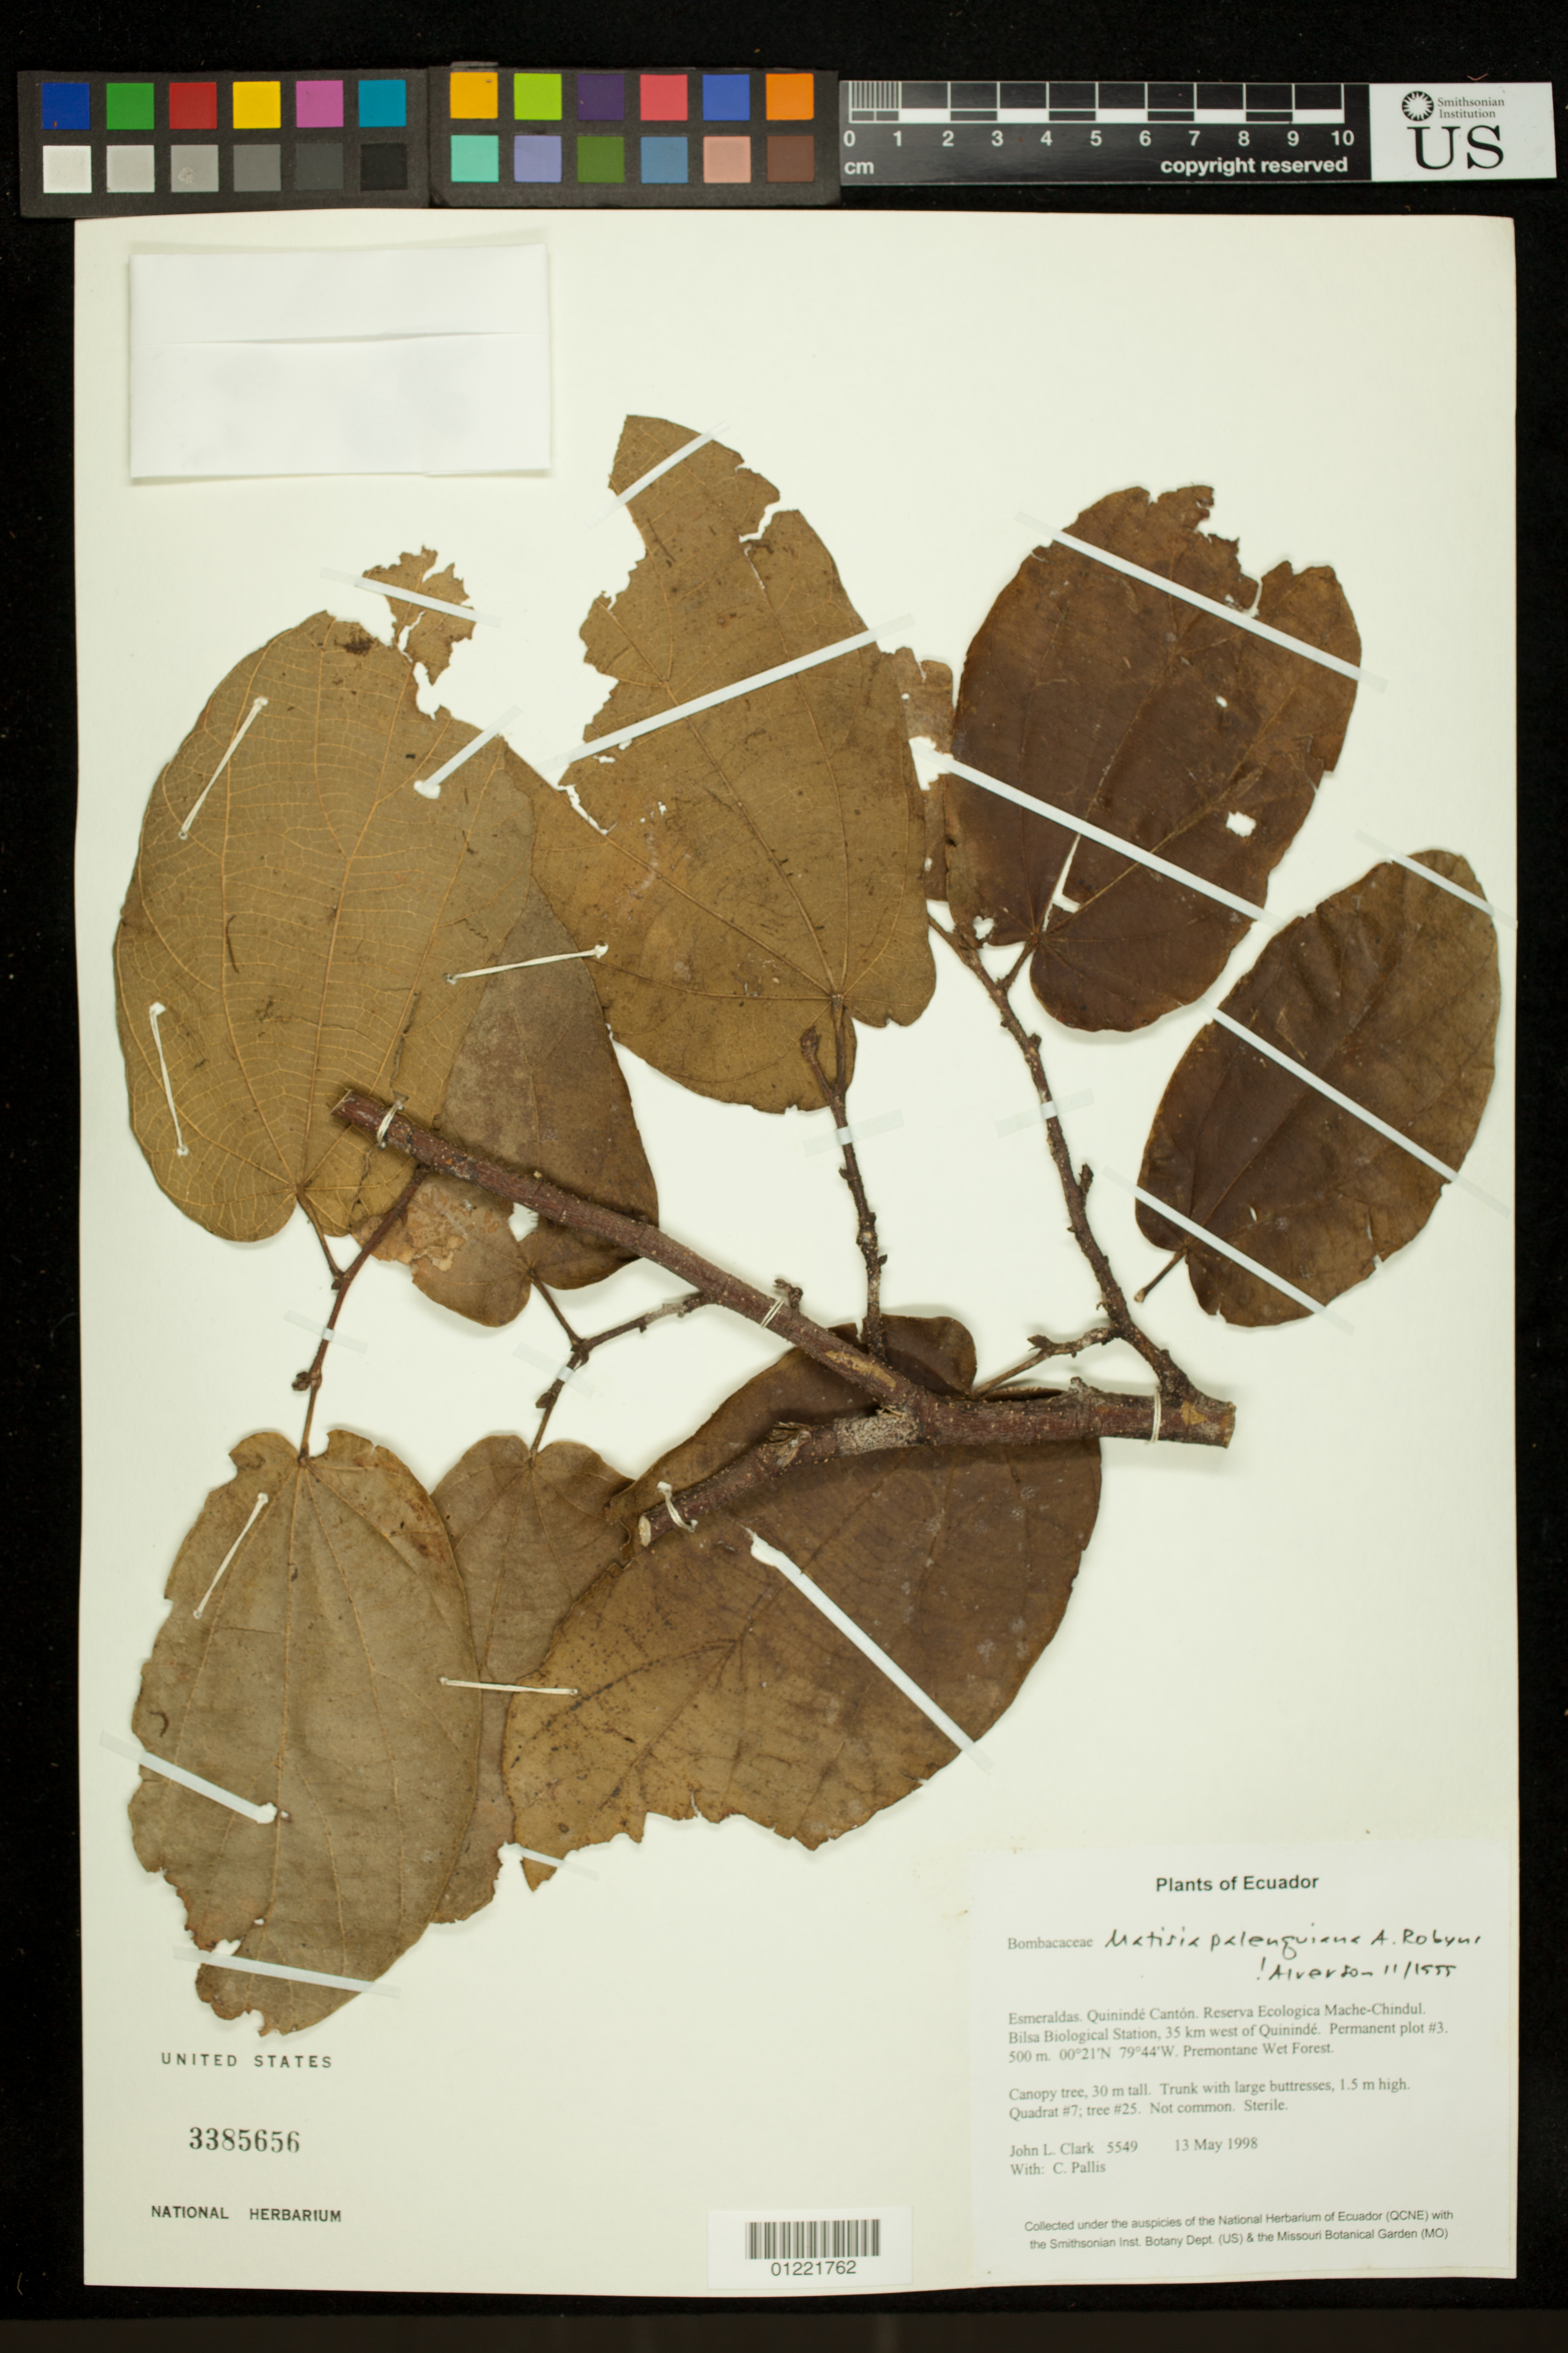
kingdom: Plantae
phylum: Tracheophyta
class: Magnoliopsida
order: Malvales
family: Malvaceae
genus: Matisia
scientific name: Matisia palenquiana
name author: (A. Robyns) W.S. Alverson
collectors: J. L. Clark & C. Pallis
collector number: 5549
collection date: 1998-05-13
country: Ecuador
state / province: Esmeraldas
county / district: Quinindé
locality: Reserva Ecologica Mache-Chindul. Bilsa Biological Station, 35 km west of Quininde. Permanent plot #3. Quadrat #7; tree #25.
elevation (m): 500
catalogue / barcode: US 3385656